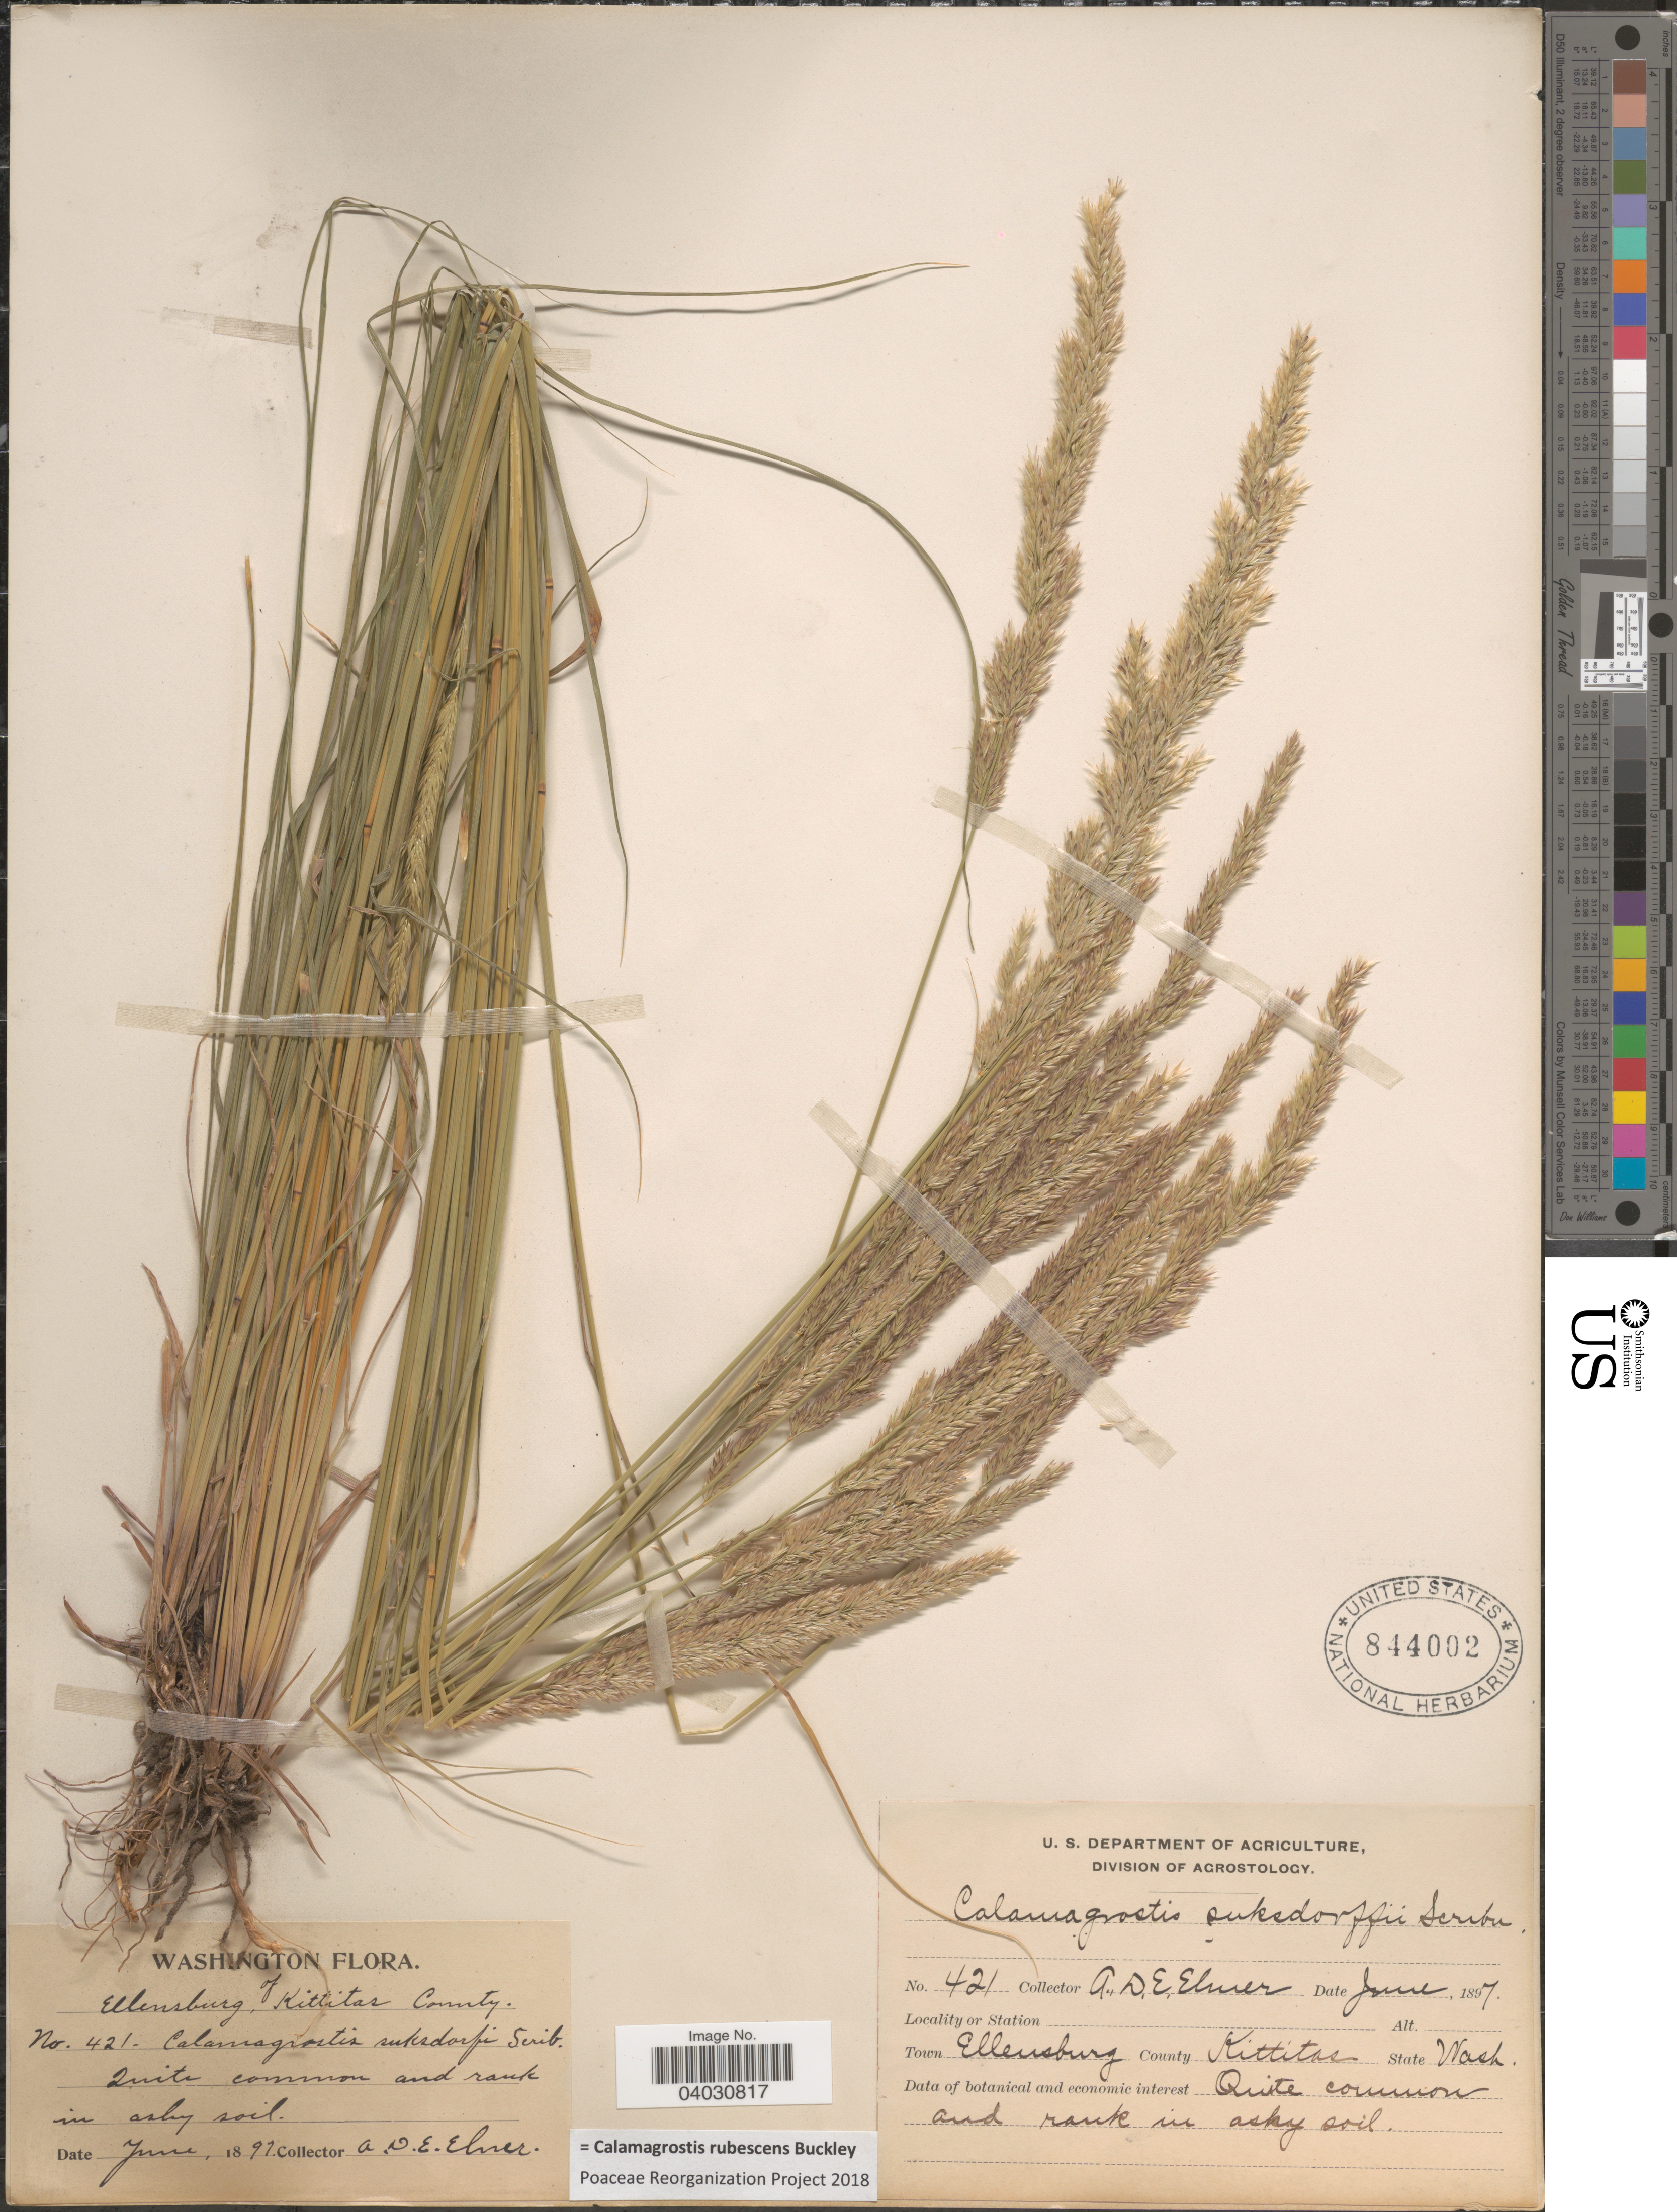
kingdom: Plantae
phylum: Tracheophyta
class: Liliopsida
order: Poales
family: Poaceae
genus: Calamagrostis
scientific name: Calamagrostis rubescens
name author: Buckley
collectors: A. D. E. Elmer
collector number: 421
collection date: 1897-06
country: United States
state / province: Washington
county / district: Kittitas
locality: Town Ellensburg, County Kittitas.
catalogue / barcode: US 844002